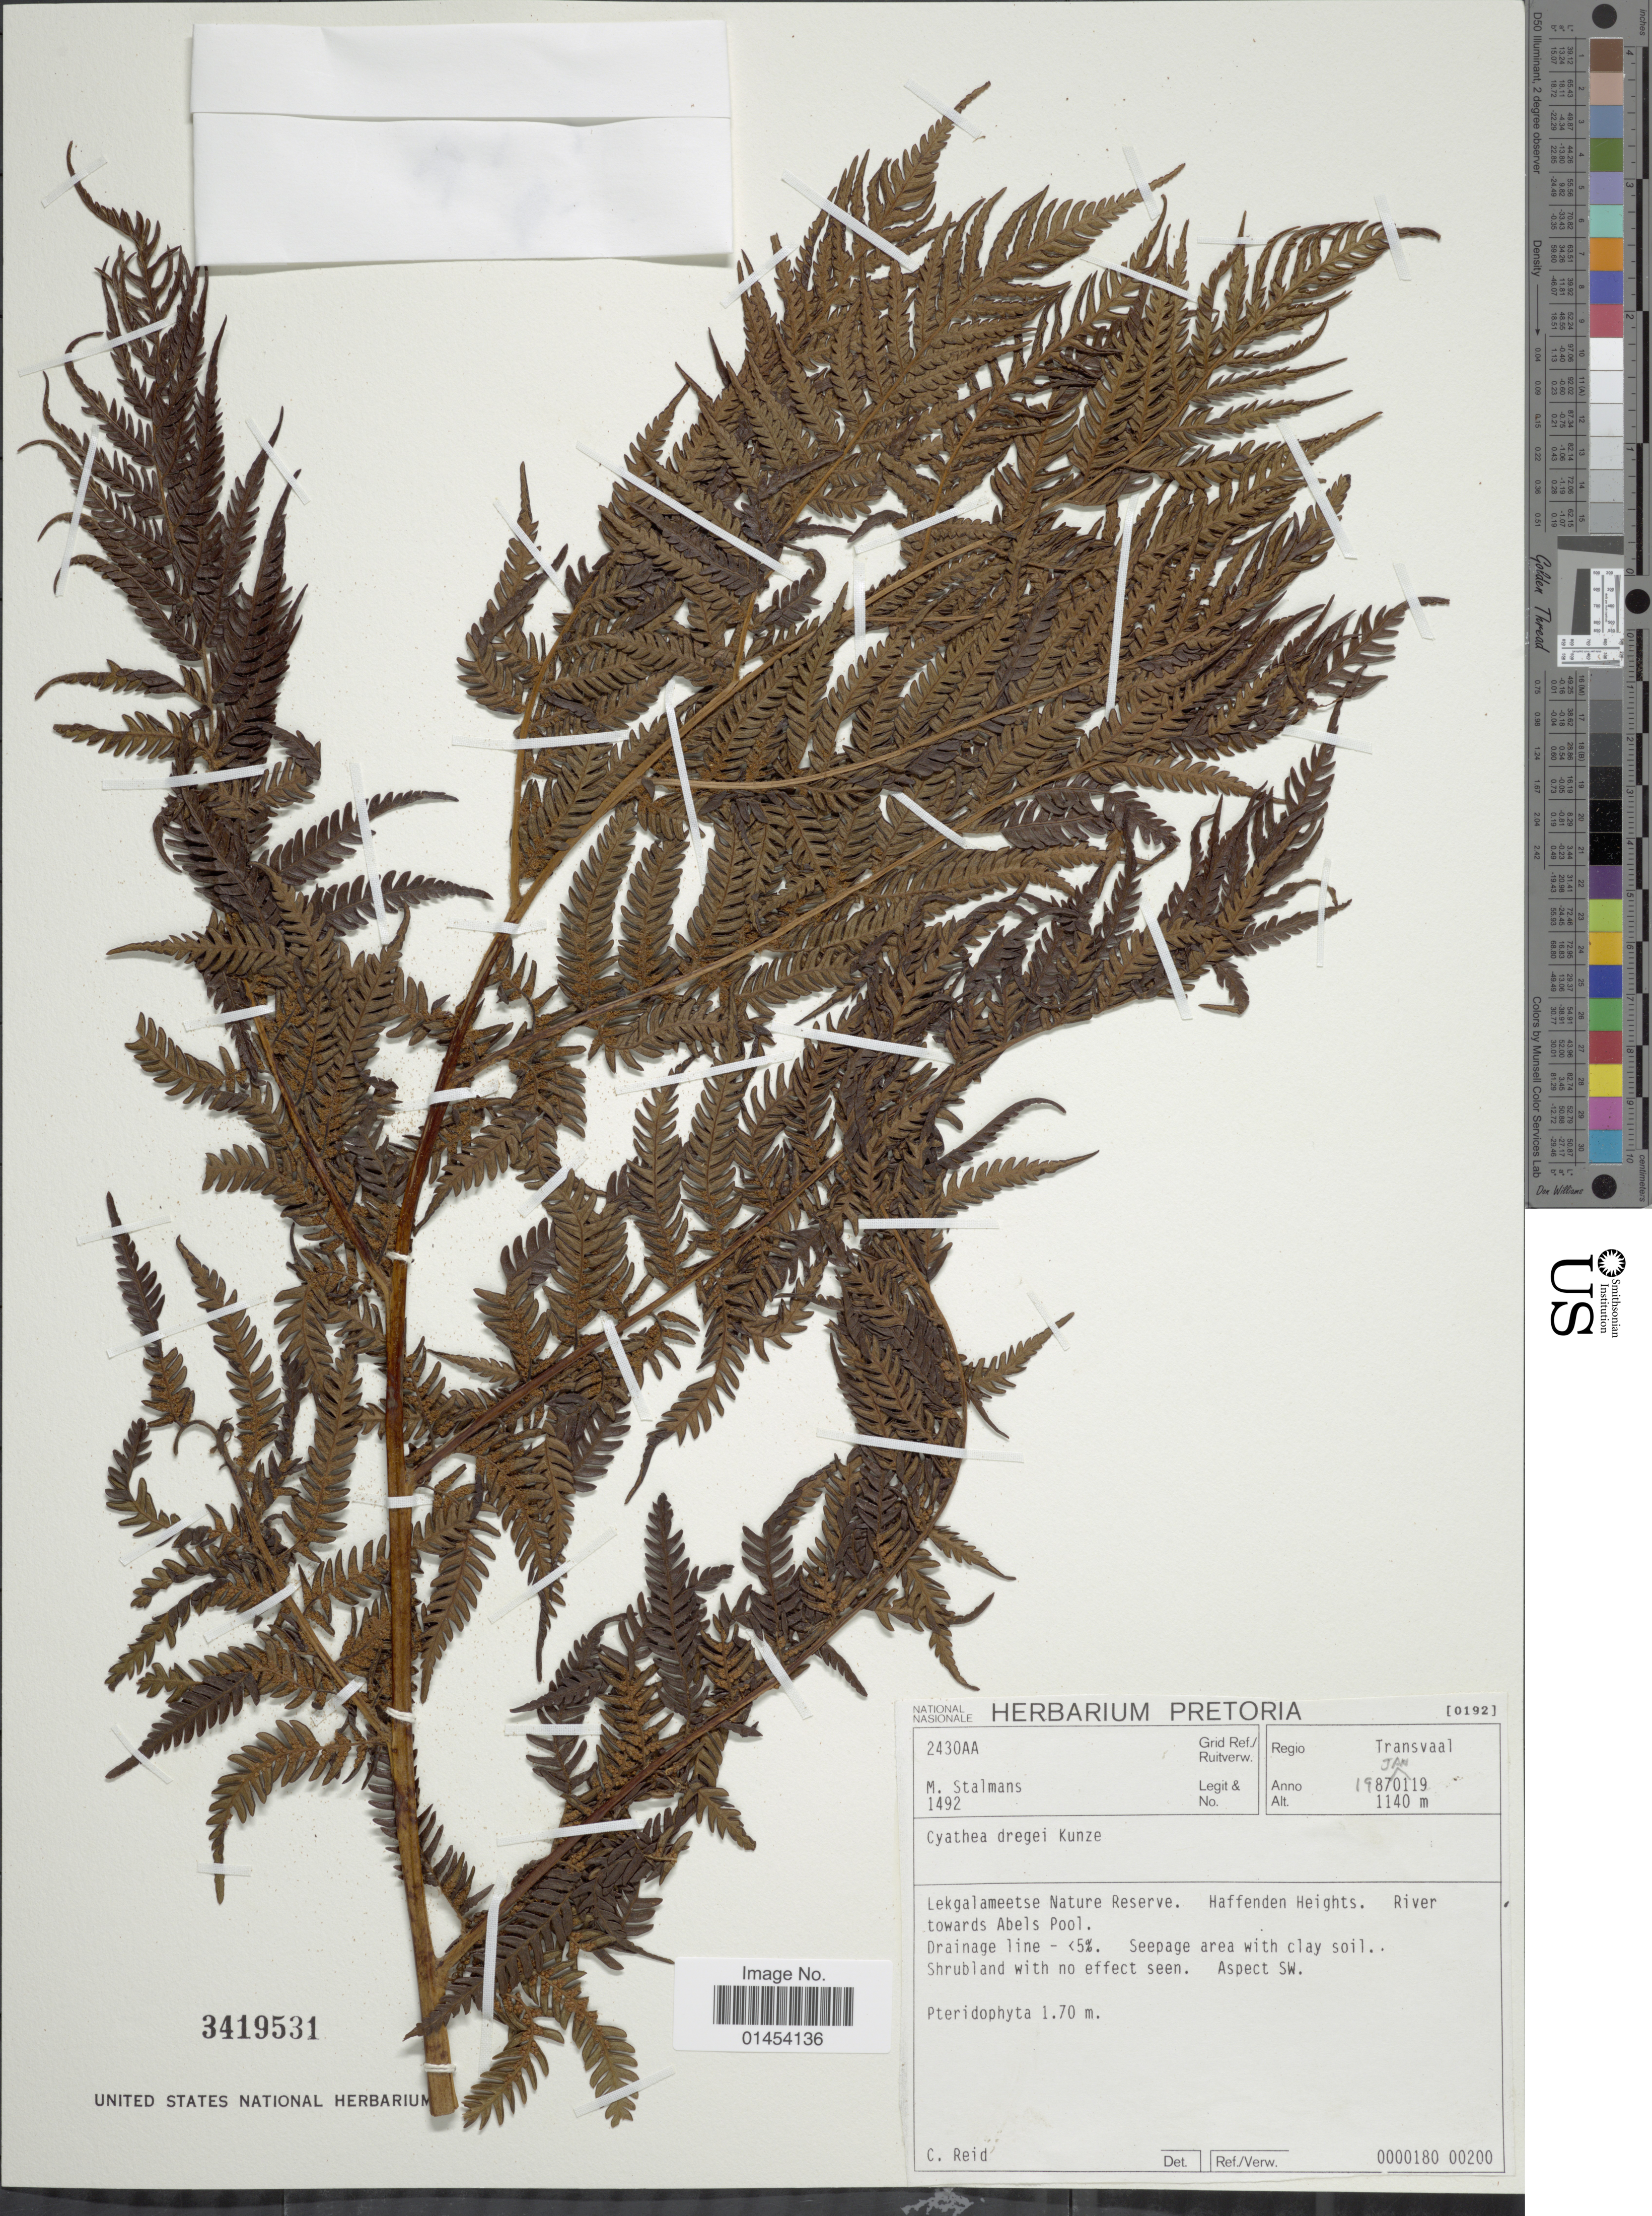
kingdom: Plantae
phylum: Tracheophyta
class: Polypodiopsida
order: Cyatheales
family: Cyatheaceae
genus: Cyathea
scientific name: Cyathea dregei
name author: Kunze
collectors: M. Stalmans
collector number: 1492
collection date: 1987-01-19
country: South Africa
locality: Regio Transvaal. Lekgalameetse Nature Reserve. Haffenden Heights. River towards Abels Pool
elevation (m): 1140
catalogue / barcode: US 3419531